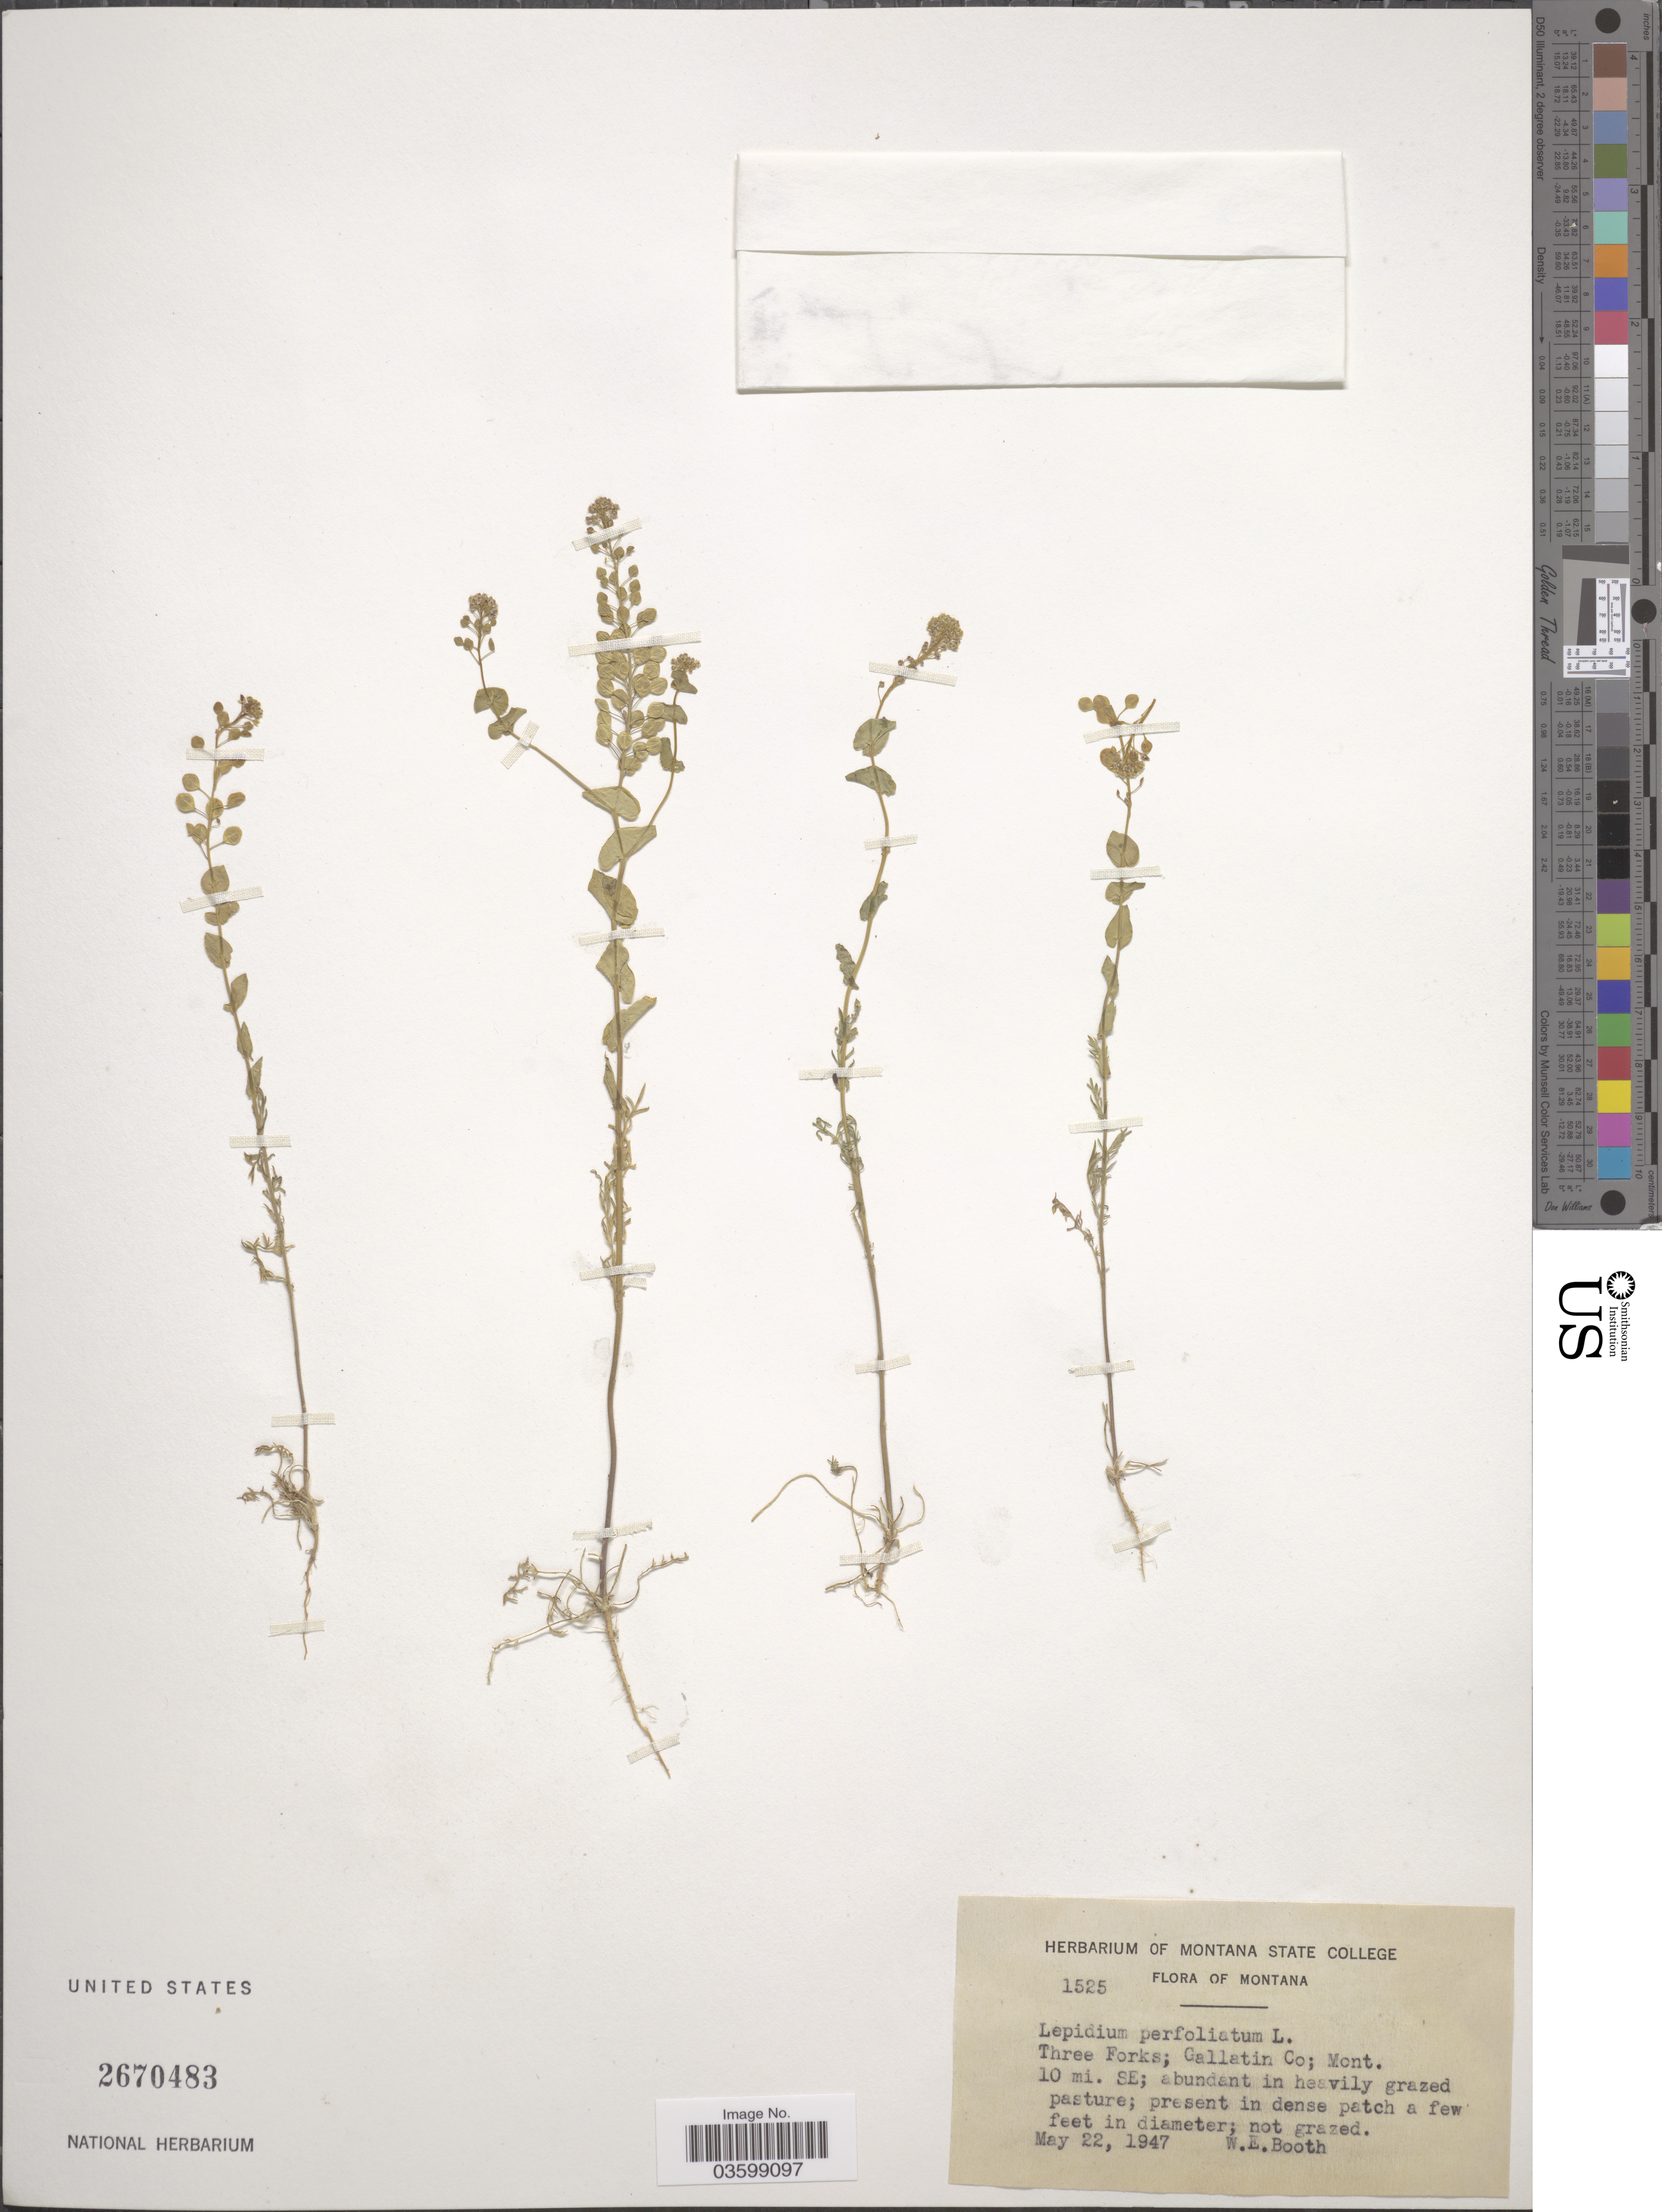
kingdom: Plantae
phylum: Tracheophyta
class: Magnoliopsida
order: Brassicales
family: Brassicaceae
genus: Lepidium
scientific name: Lepidium perfoliatum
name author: L.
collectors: W. Booth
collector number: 1525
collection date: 1947-05-22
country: United States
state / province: Montana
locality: Three Forks; Gallatin Co. 10 mi. SE.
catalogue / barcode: US 2670483